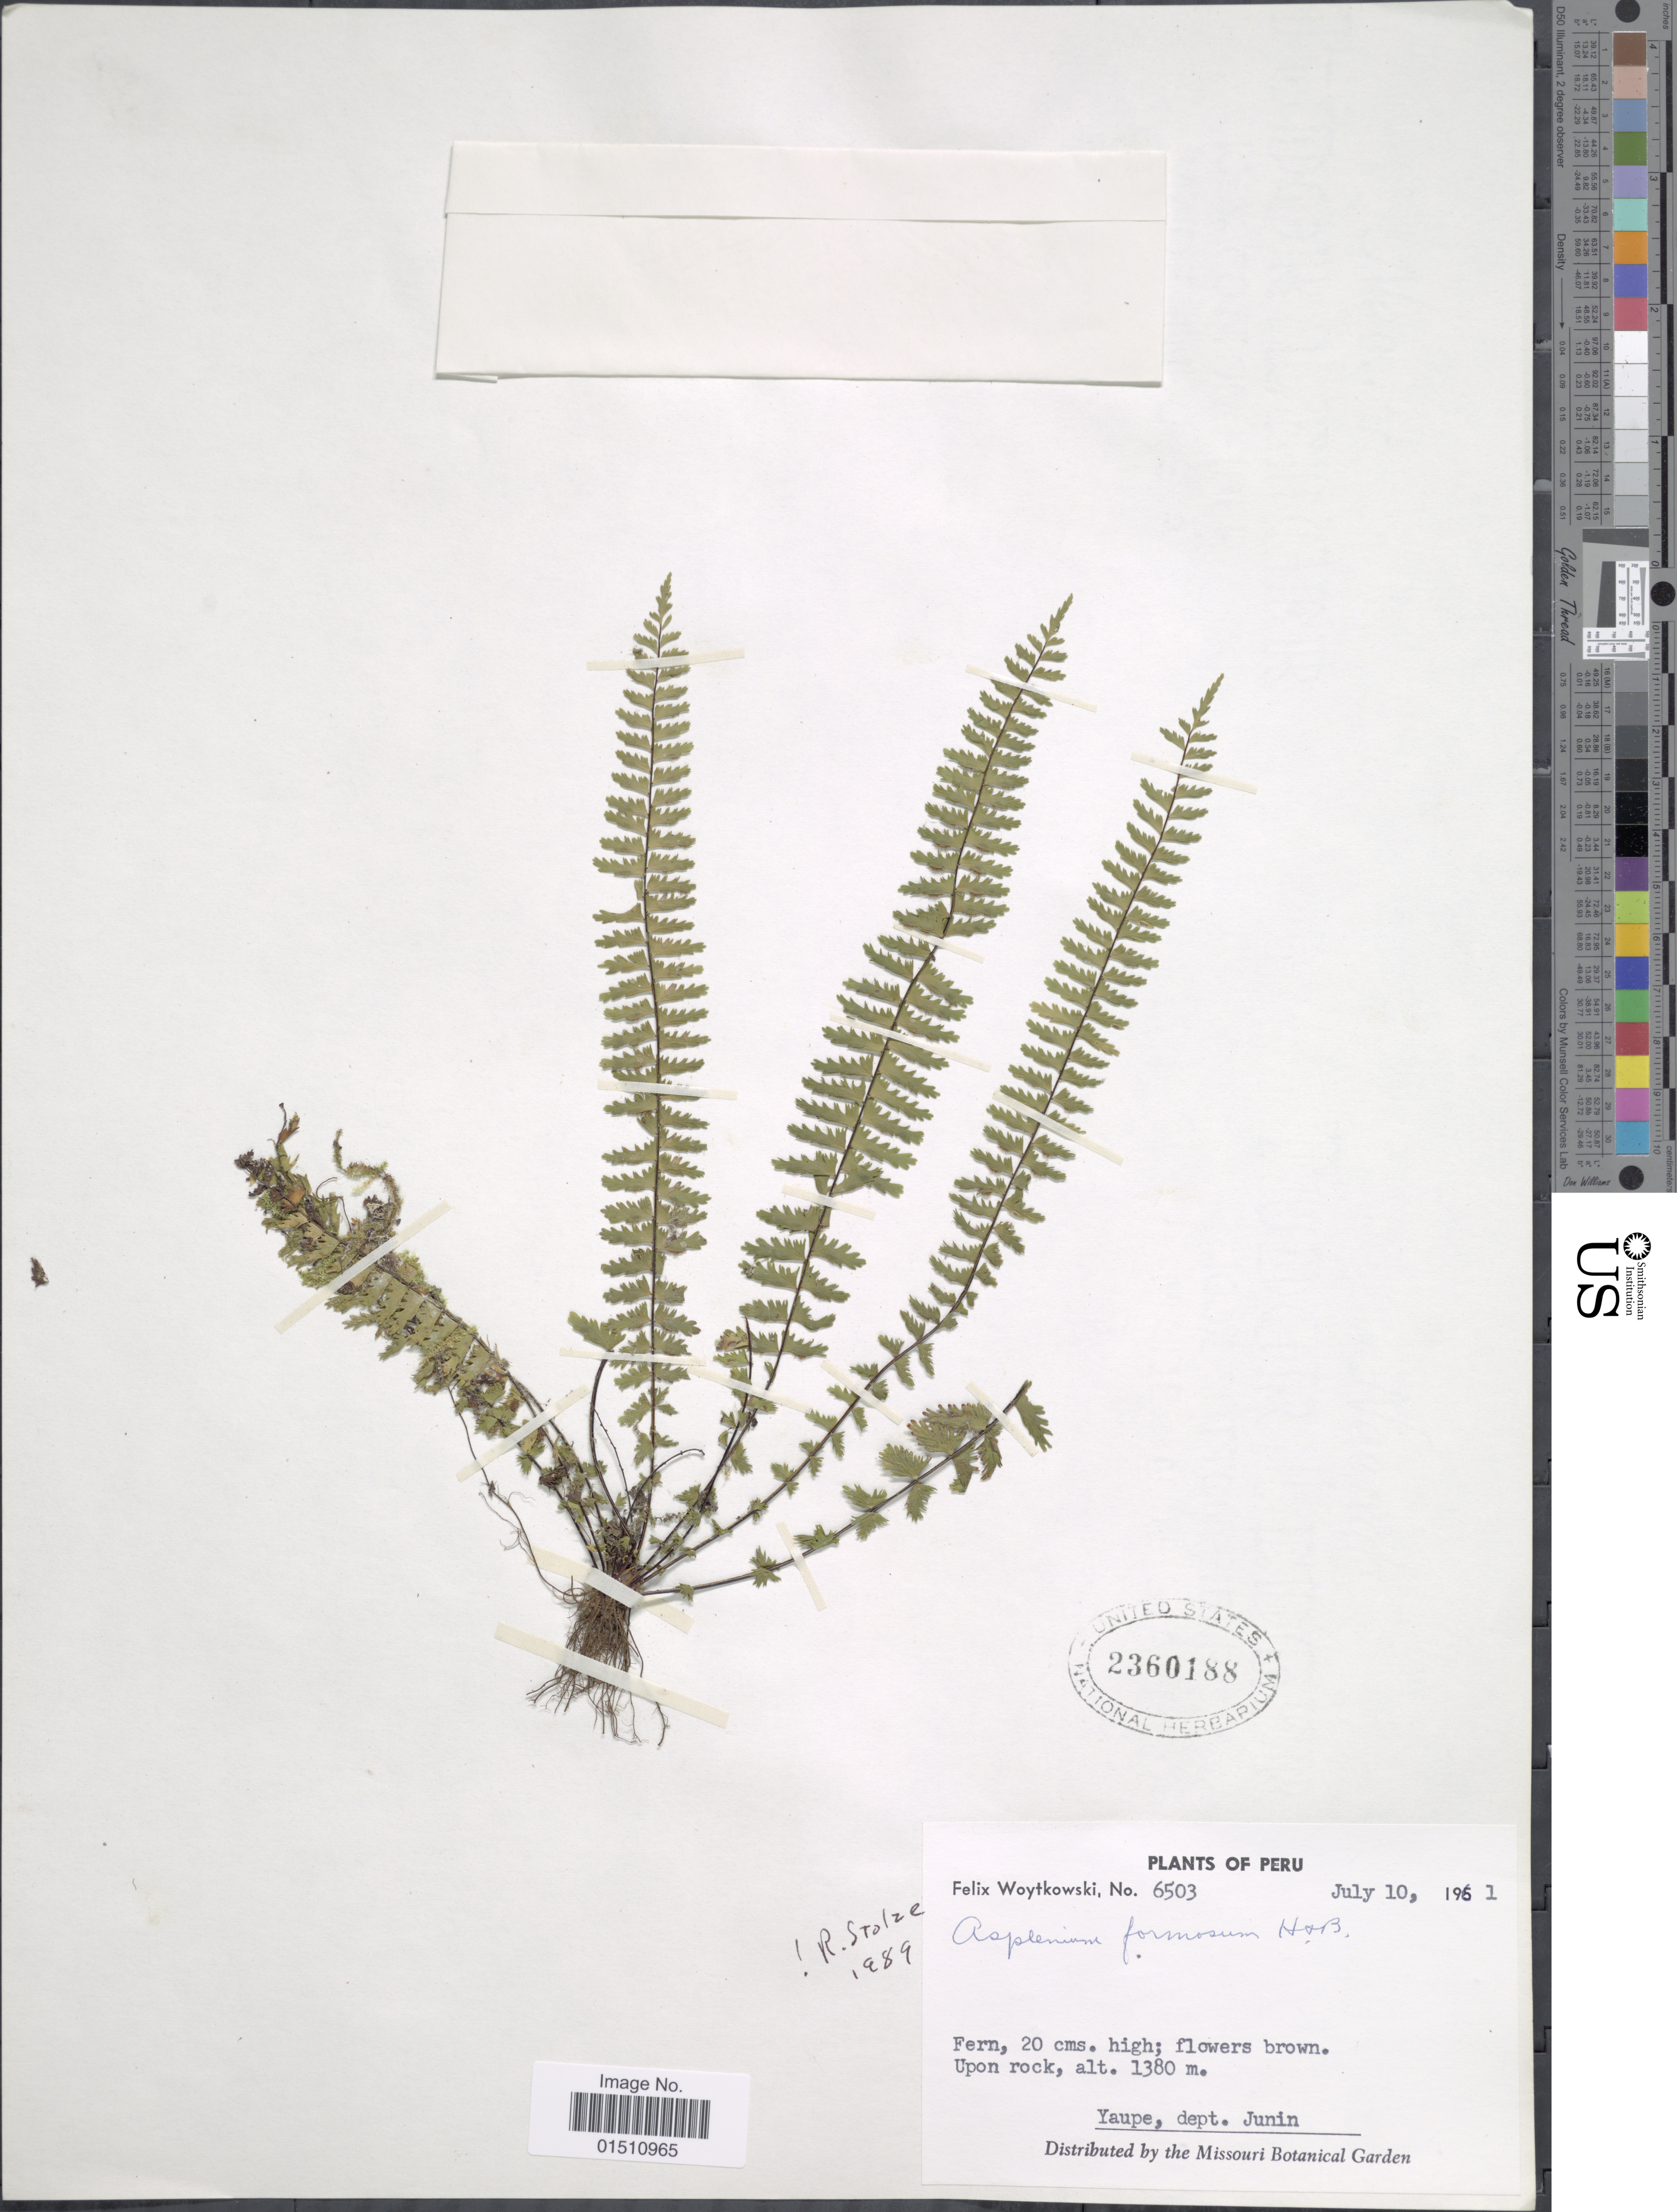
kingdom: Plantae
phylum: Tracheophyta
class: Polypodiopsida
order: Polypodiales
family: Aspleniaceae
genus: Asplenium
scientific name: Asplenium formosum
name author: Willd.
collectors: F. Woytkowski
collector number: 6503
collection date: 1961-07-10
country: Peru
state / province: Junín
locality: Peru, Yaupe, dept. Junin.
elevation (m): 1380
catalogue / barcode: US 2360188